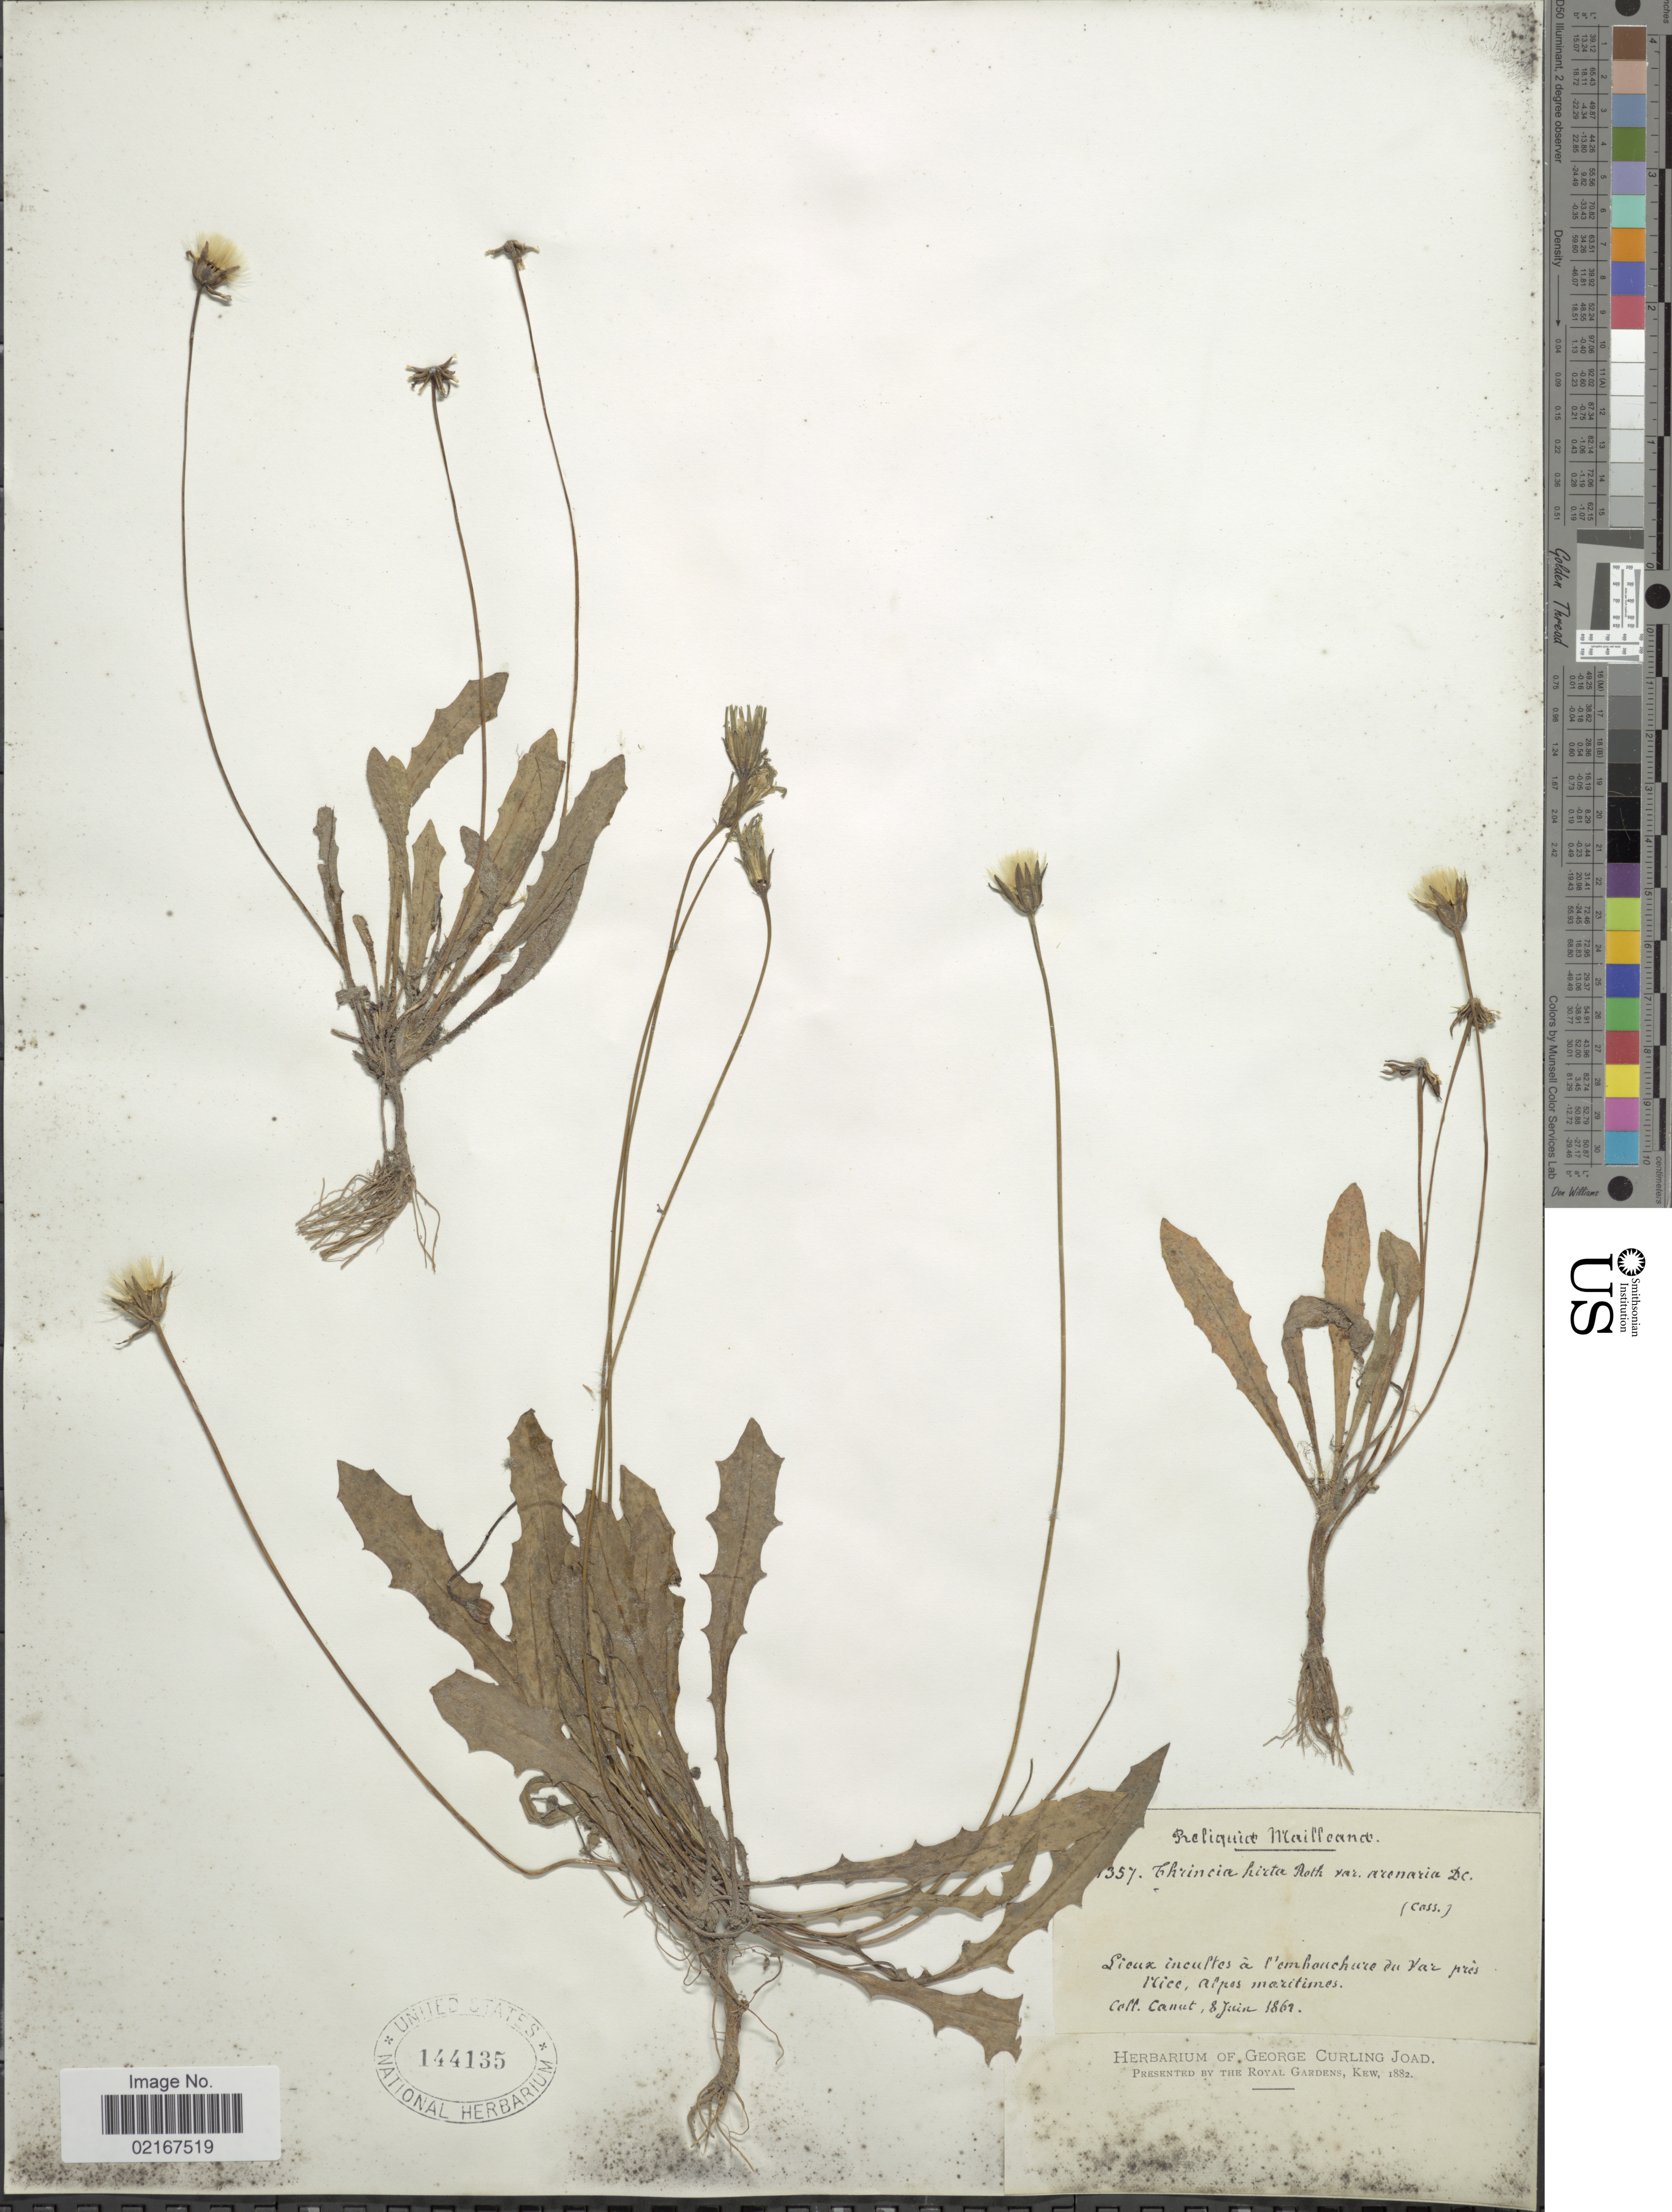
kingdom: Plantae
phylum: Tracheophyta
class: Magnoliopsida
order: Asterales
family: Asteraceae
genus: Leontodon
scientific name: Leontodon hirtus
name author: L.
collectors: T. Canut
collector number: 1357*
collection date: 1867-06-08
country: France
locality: Pres Vlice [interpreted], Alpes Maritimes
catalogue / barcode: US 144135